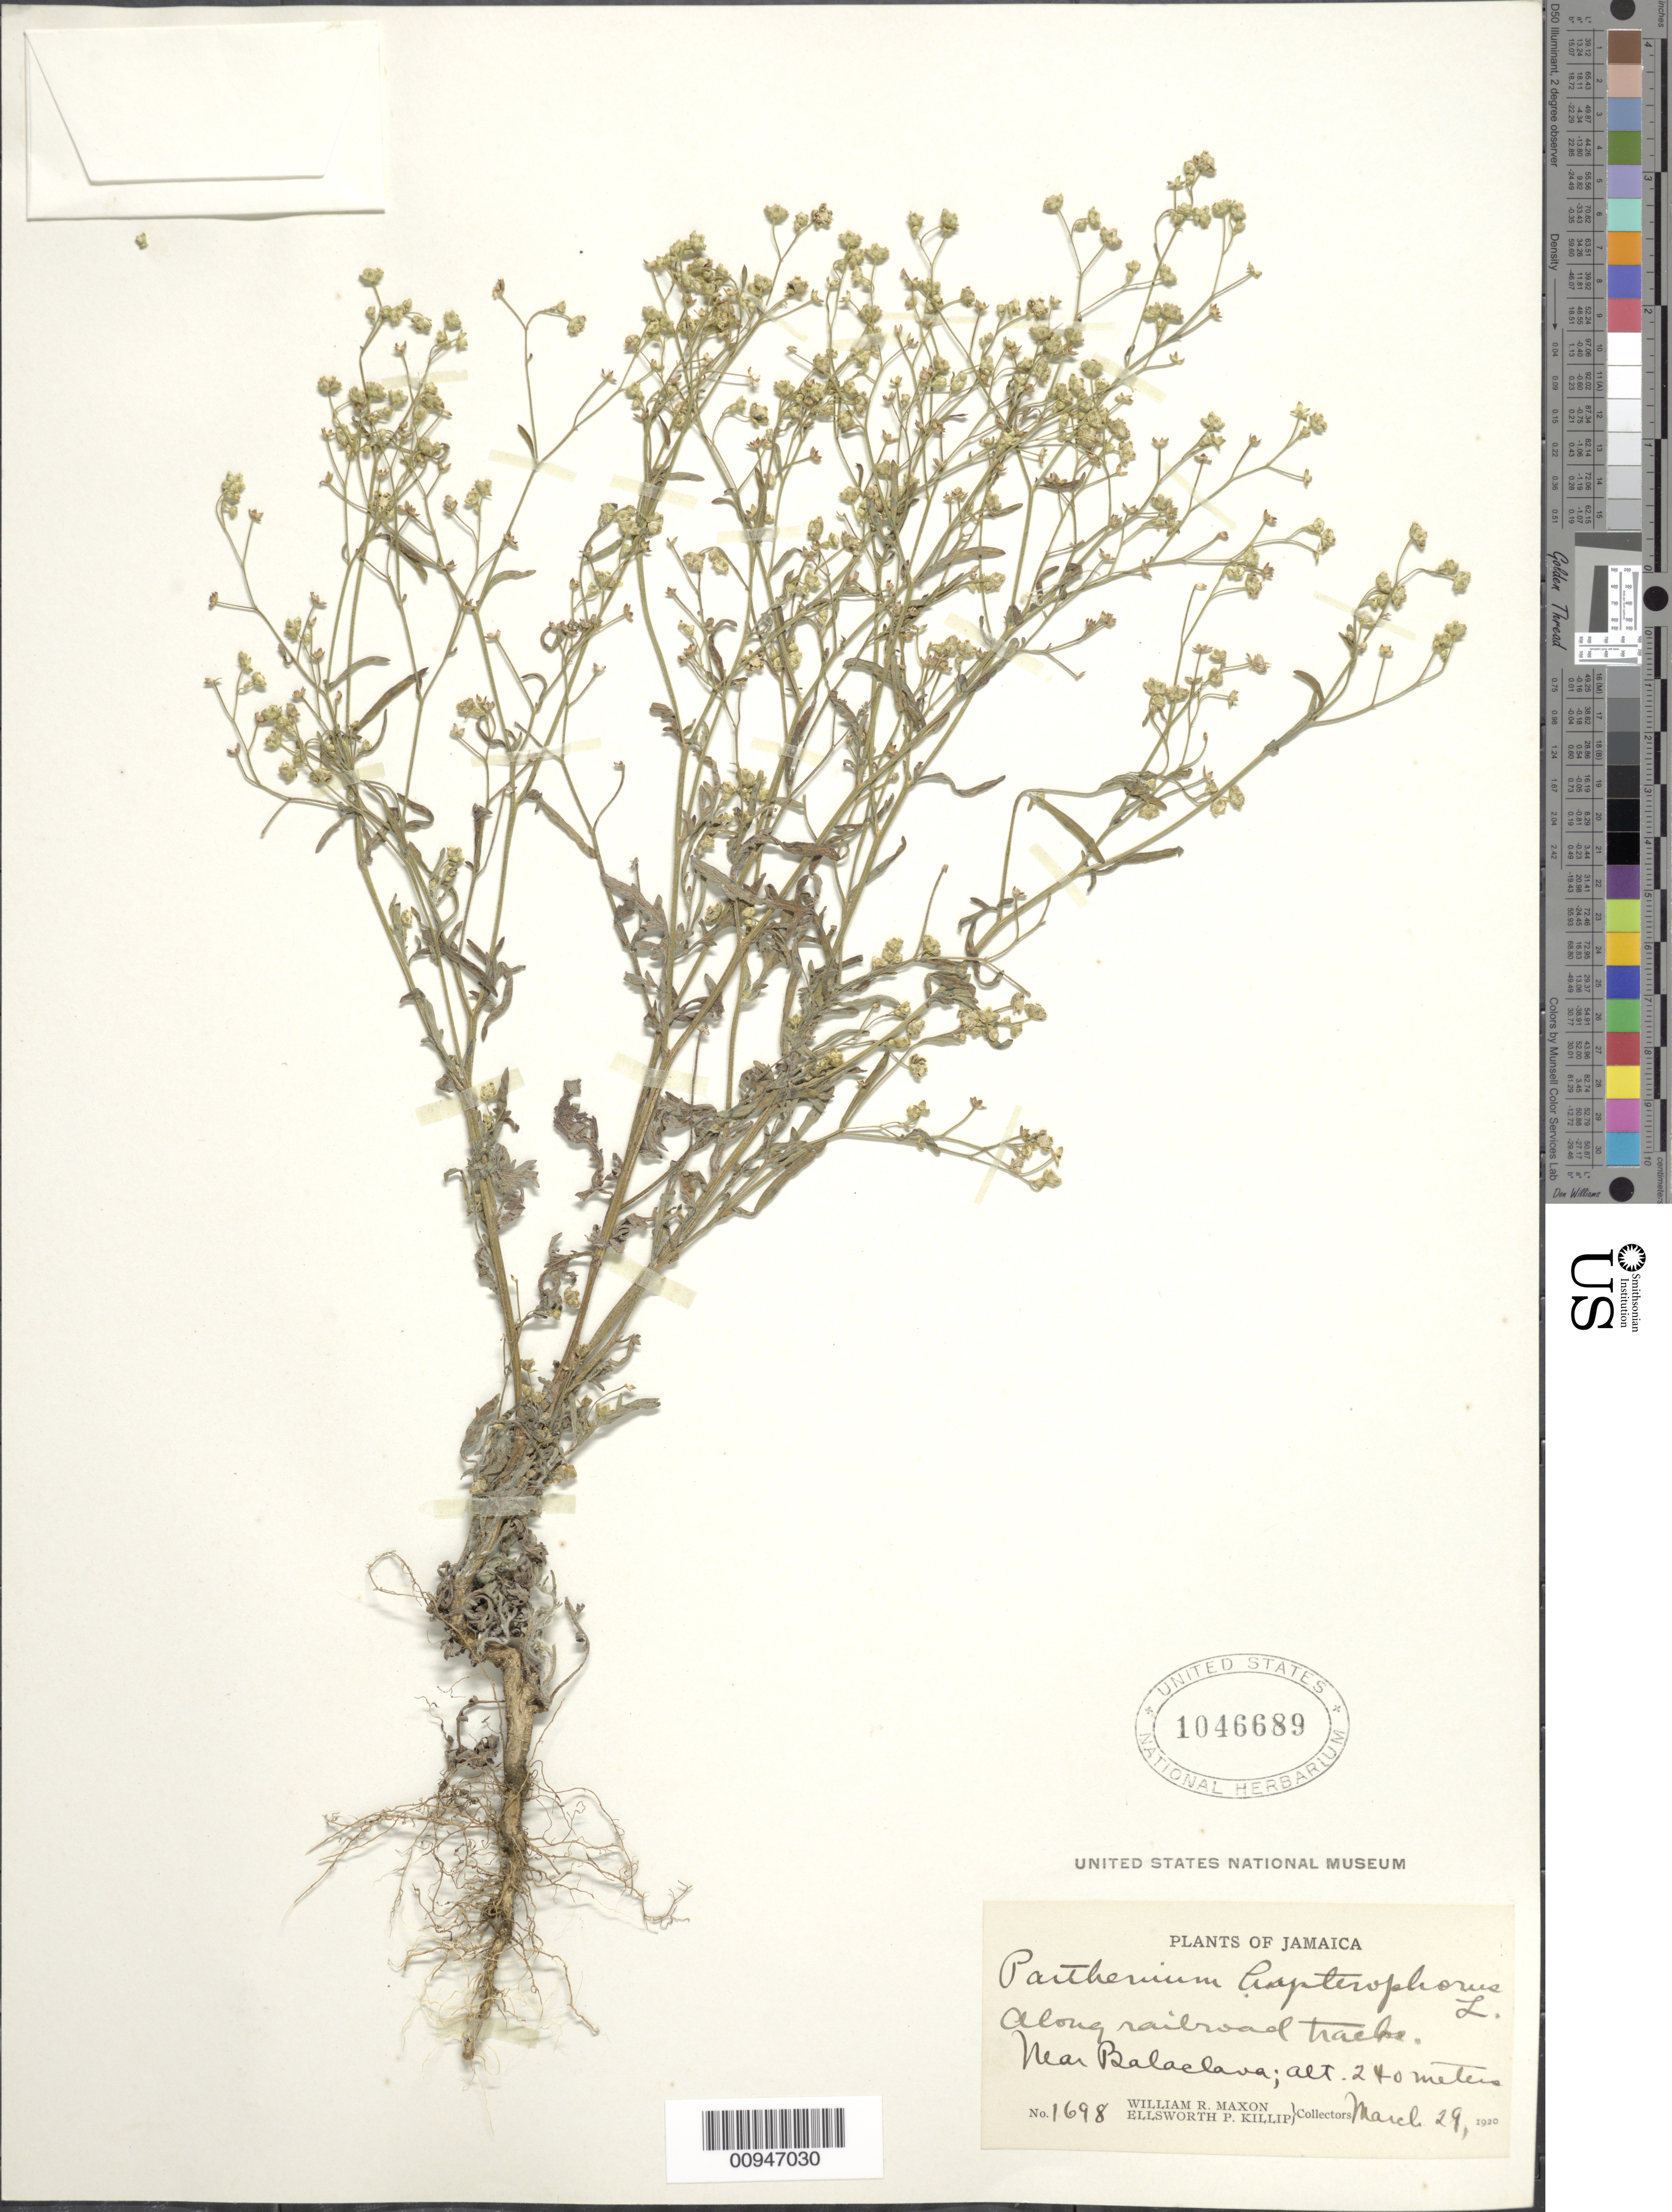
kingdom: Plantae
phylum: Tracheophyta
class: Magnoliopsida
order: Asterales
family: Asteraceae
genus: Parthenium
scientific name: Parthenium hysterophorus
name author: L.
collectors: W. R. Maxon & E. P. Killip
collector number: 1698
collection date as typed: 29 Mar 1920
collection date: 1920-03-29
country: Jamaica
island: Jamaica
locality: Near Balaclava, railroad tracks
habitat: Along railroad tracks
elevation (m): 240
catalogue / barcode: US 1046689